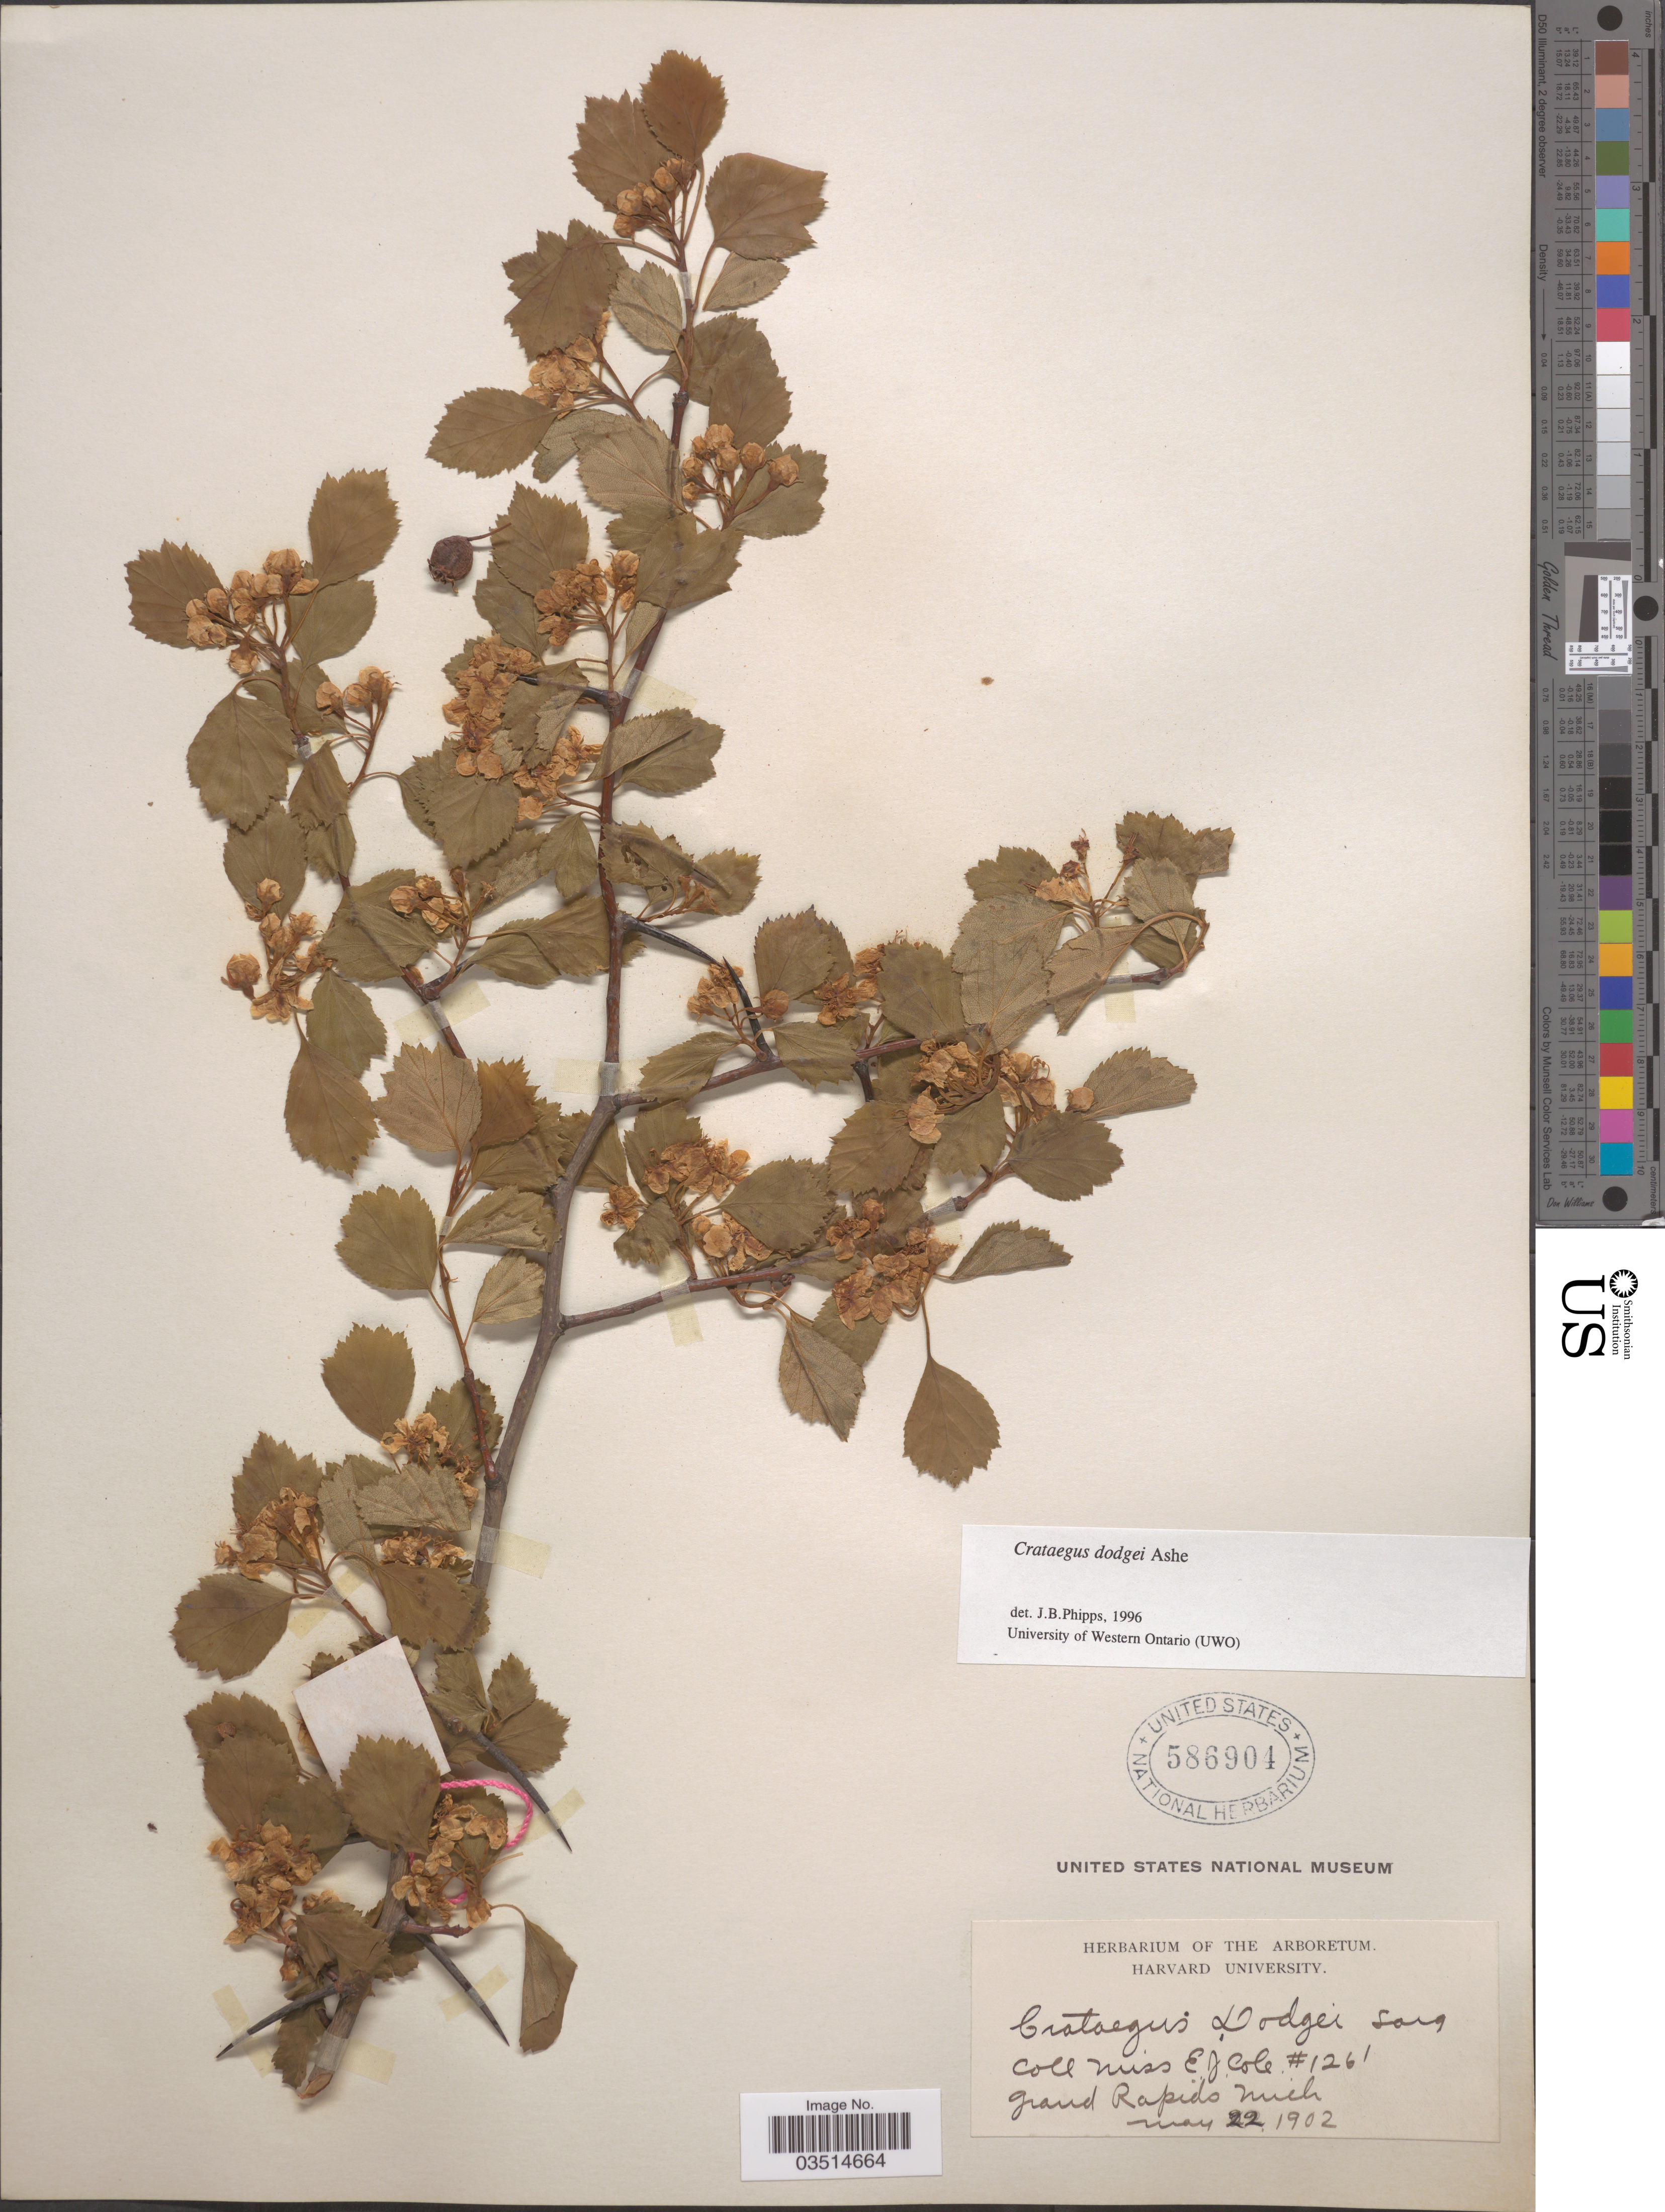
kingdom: Plantae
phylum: Tracheophyta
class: Magnoliopsida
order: Rosales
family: Rosaceae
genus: Crataegus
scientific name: Crataegus dodgei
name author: Ashe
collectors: E. Cole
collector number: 1261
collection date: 1902-05-22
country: United States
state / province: Michigan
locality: Grand Rapids.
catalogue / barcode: US 586904